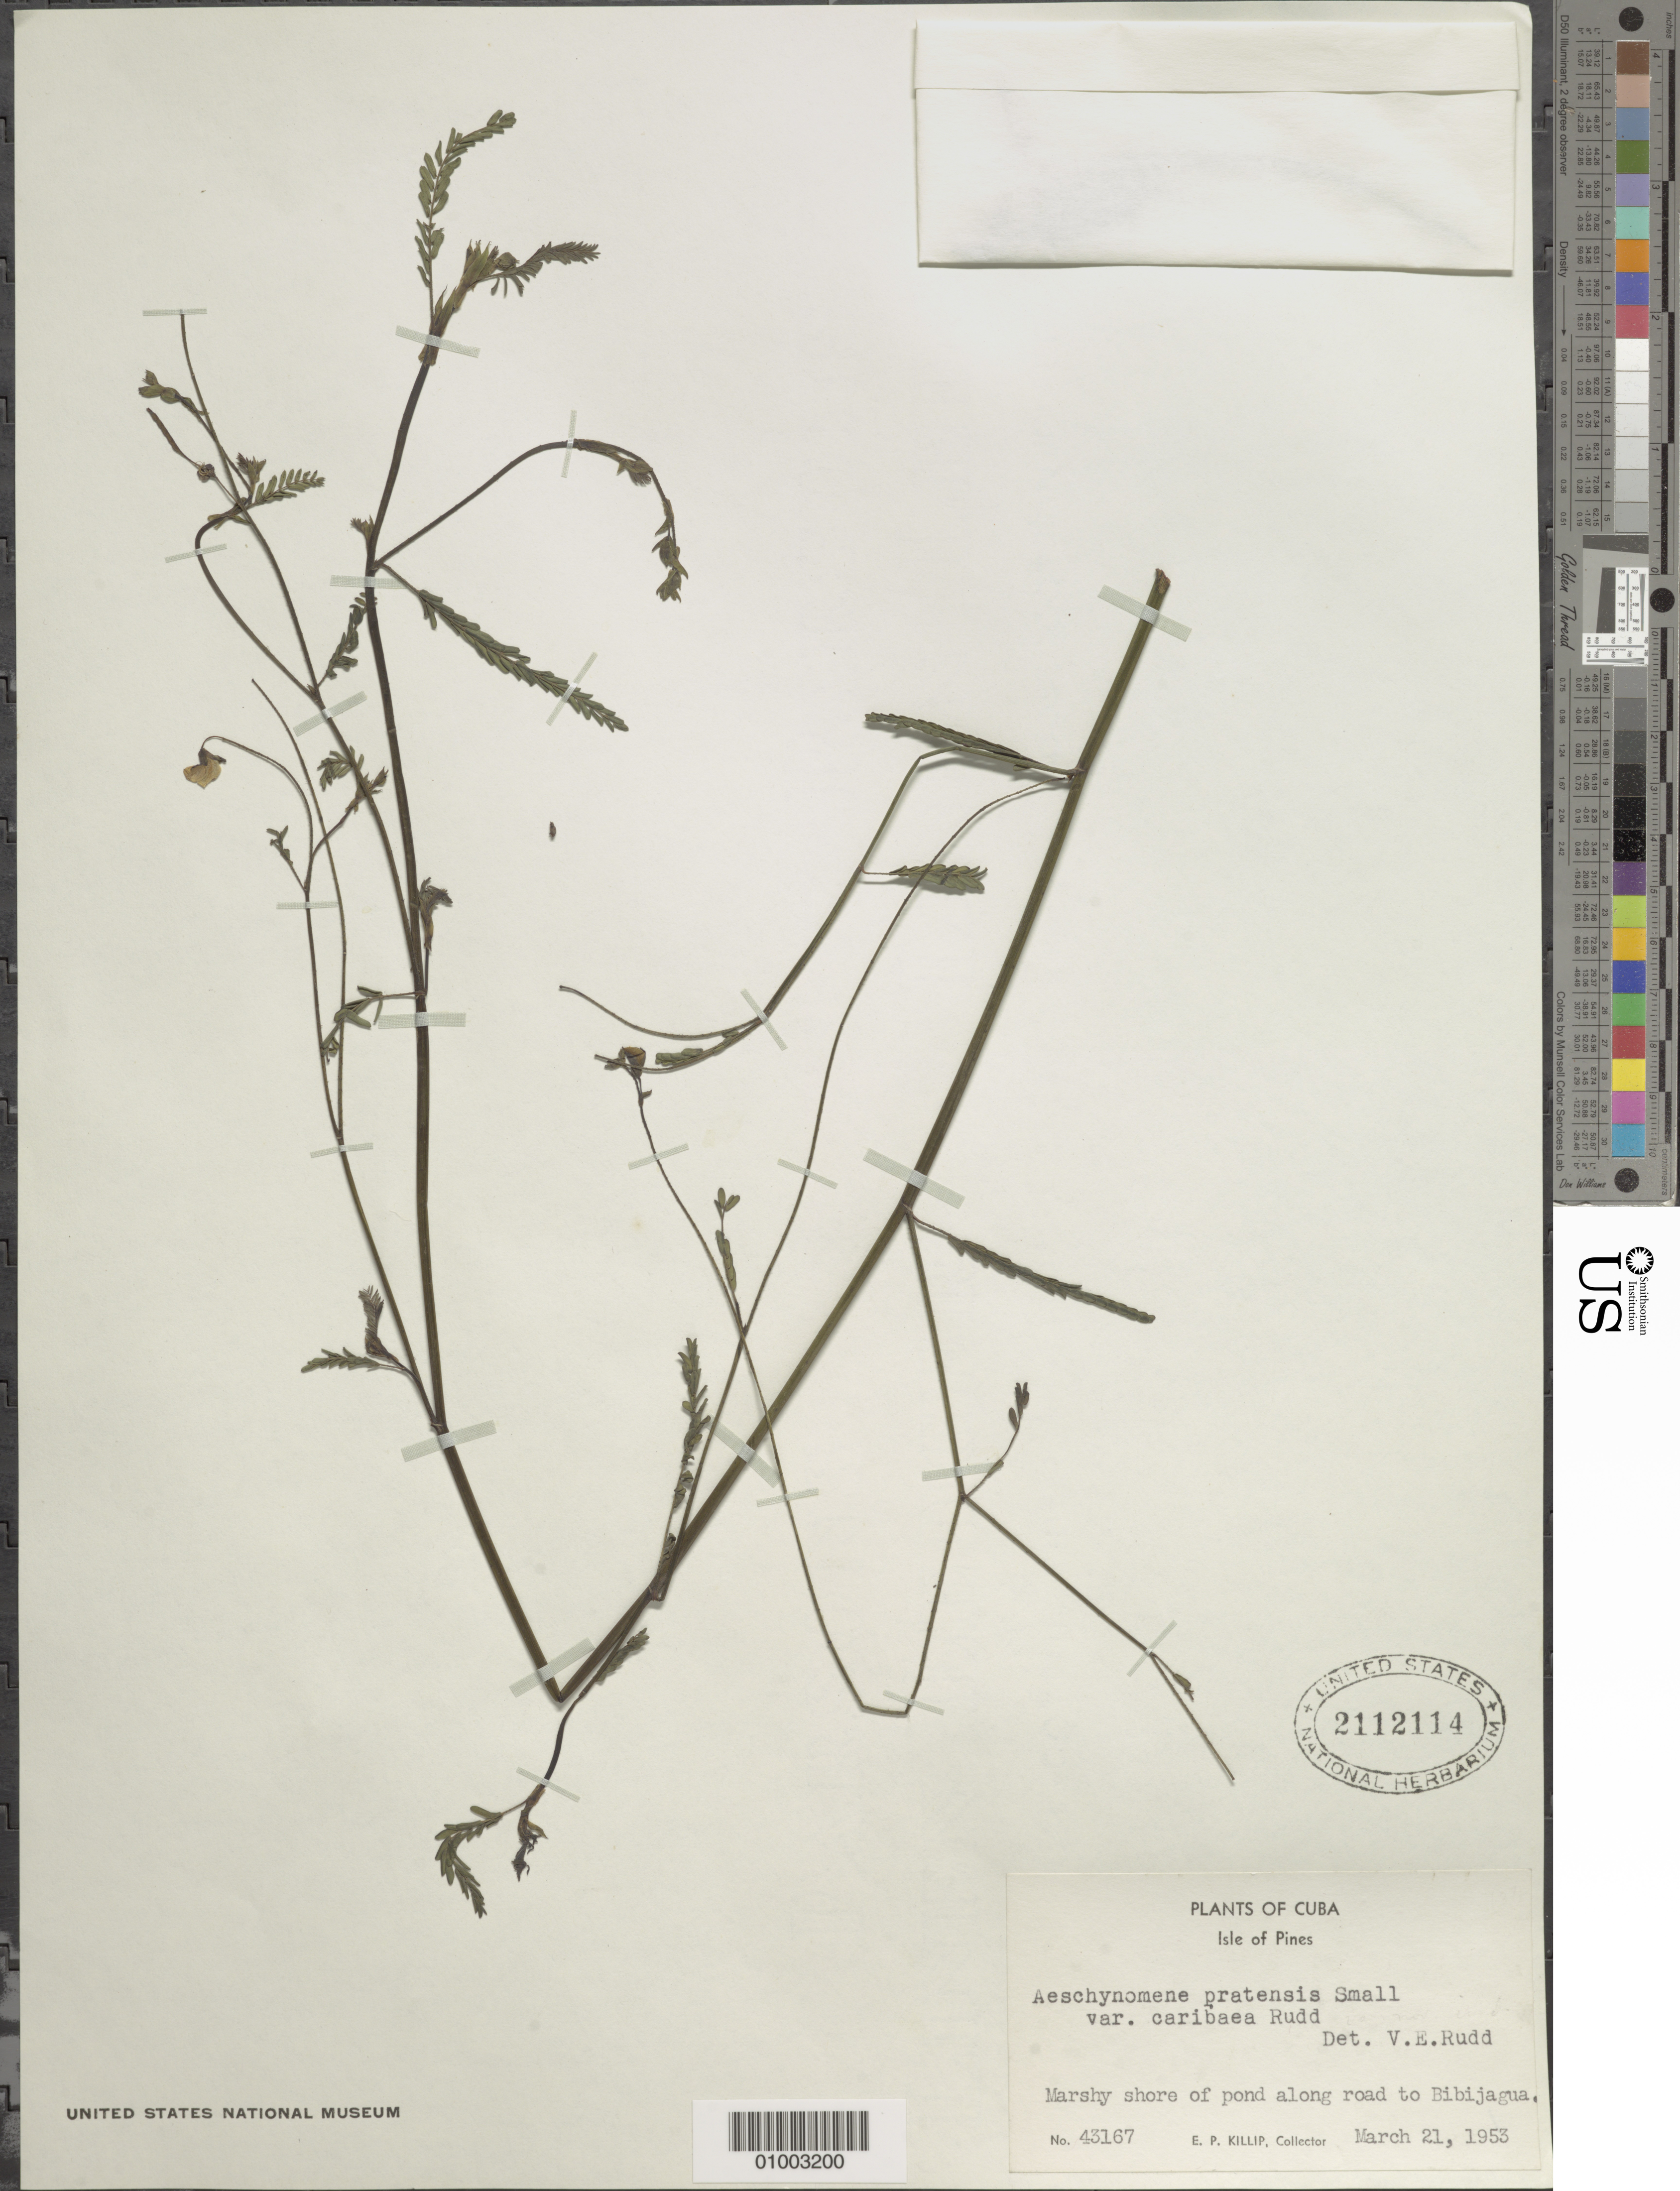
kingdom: Plantae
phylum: Tracheophyta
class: Magnoliopsida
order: Fabales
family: Fabaceae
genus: Aeschynomene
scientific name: Aeschynomene pratensis var. caribaea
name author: Rudd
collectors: E. P. Killip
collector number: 43167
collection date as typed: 21 Mar 1953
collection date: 1953-03-21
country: Cuba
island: Isla de la Juventud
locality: Marshy shore of pond along road to Bibijagua, Isle of Pines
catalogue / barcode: US 2112114